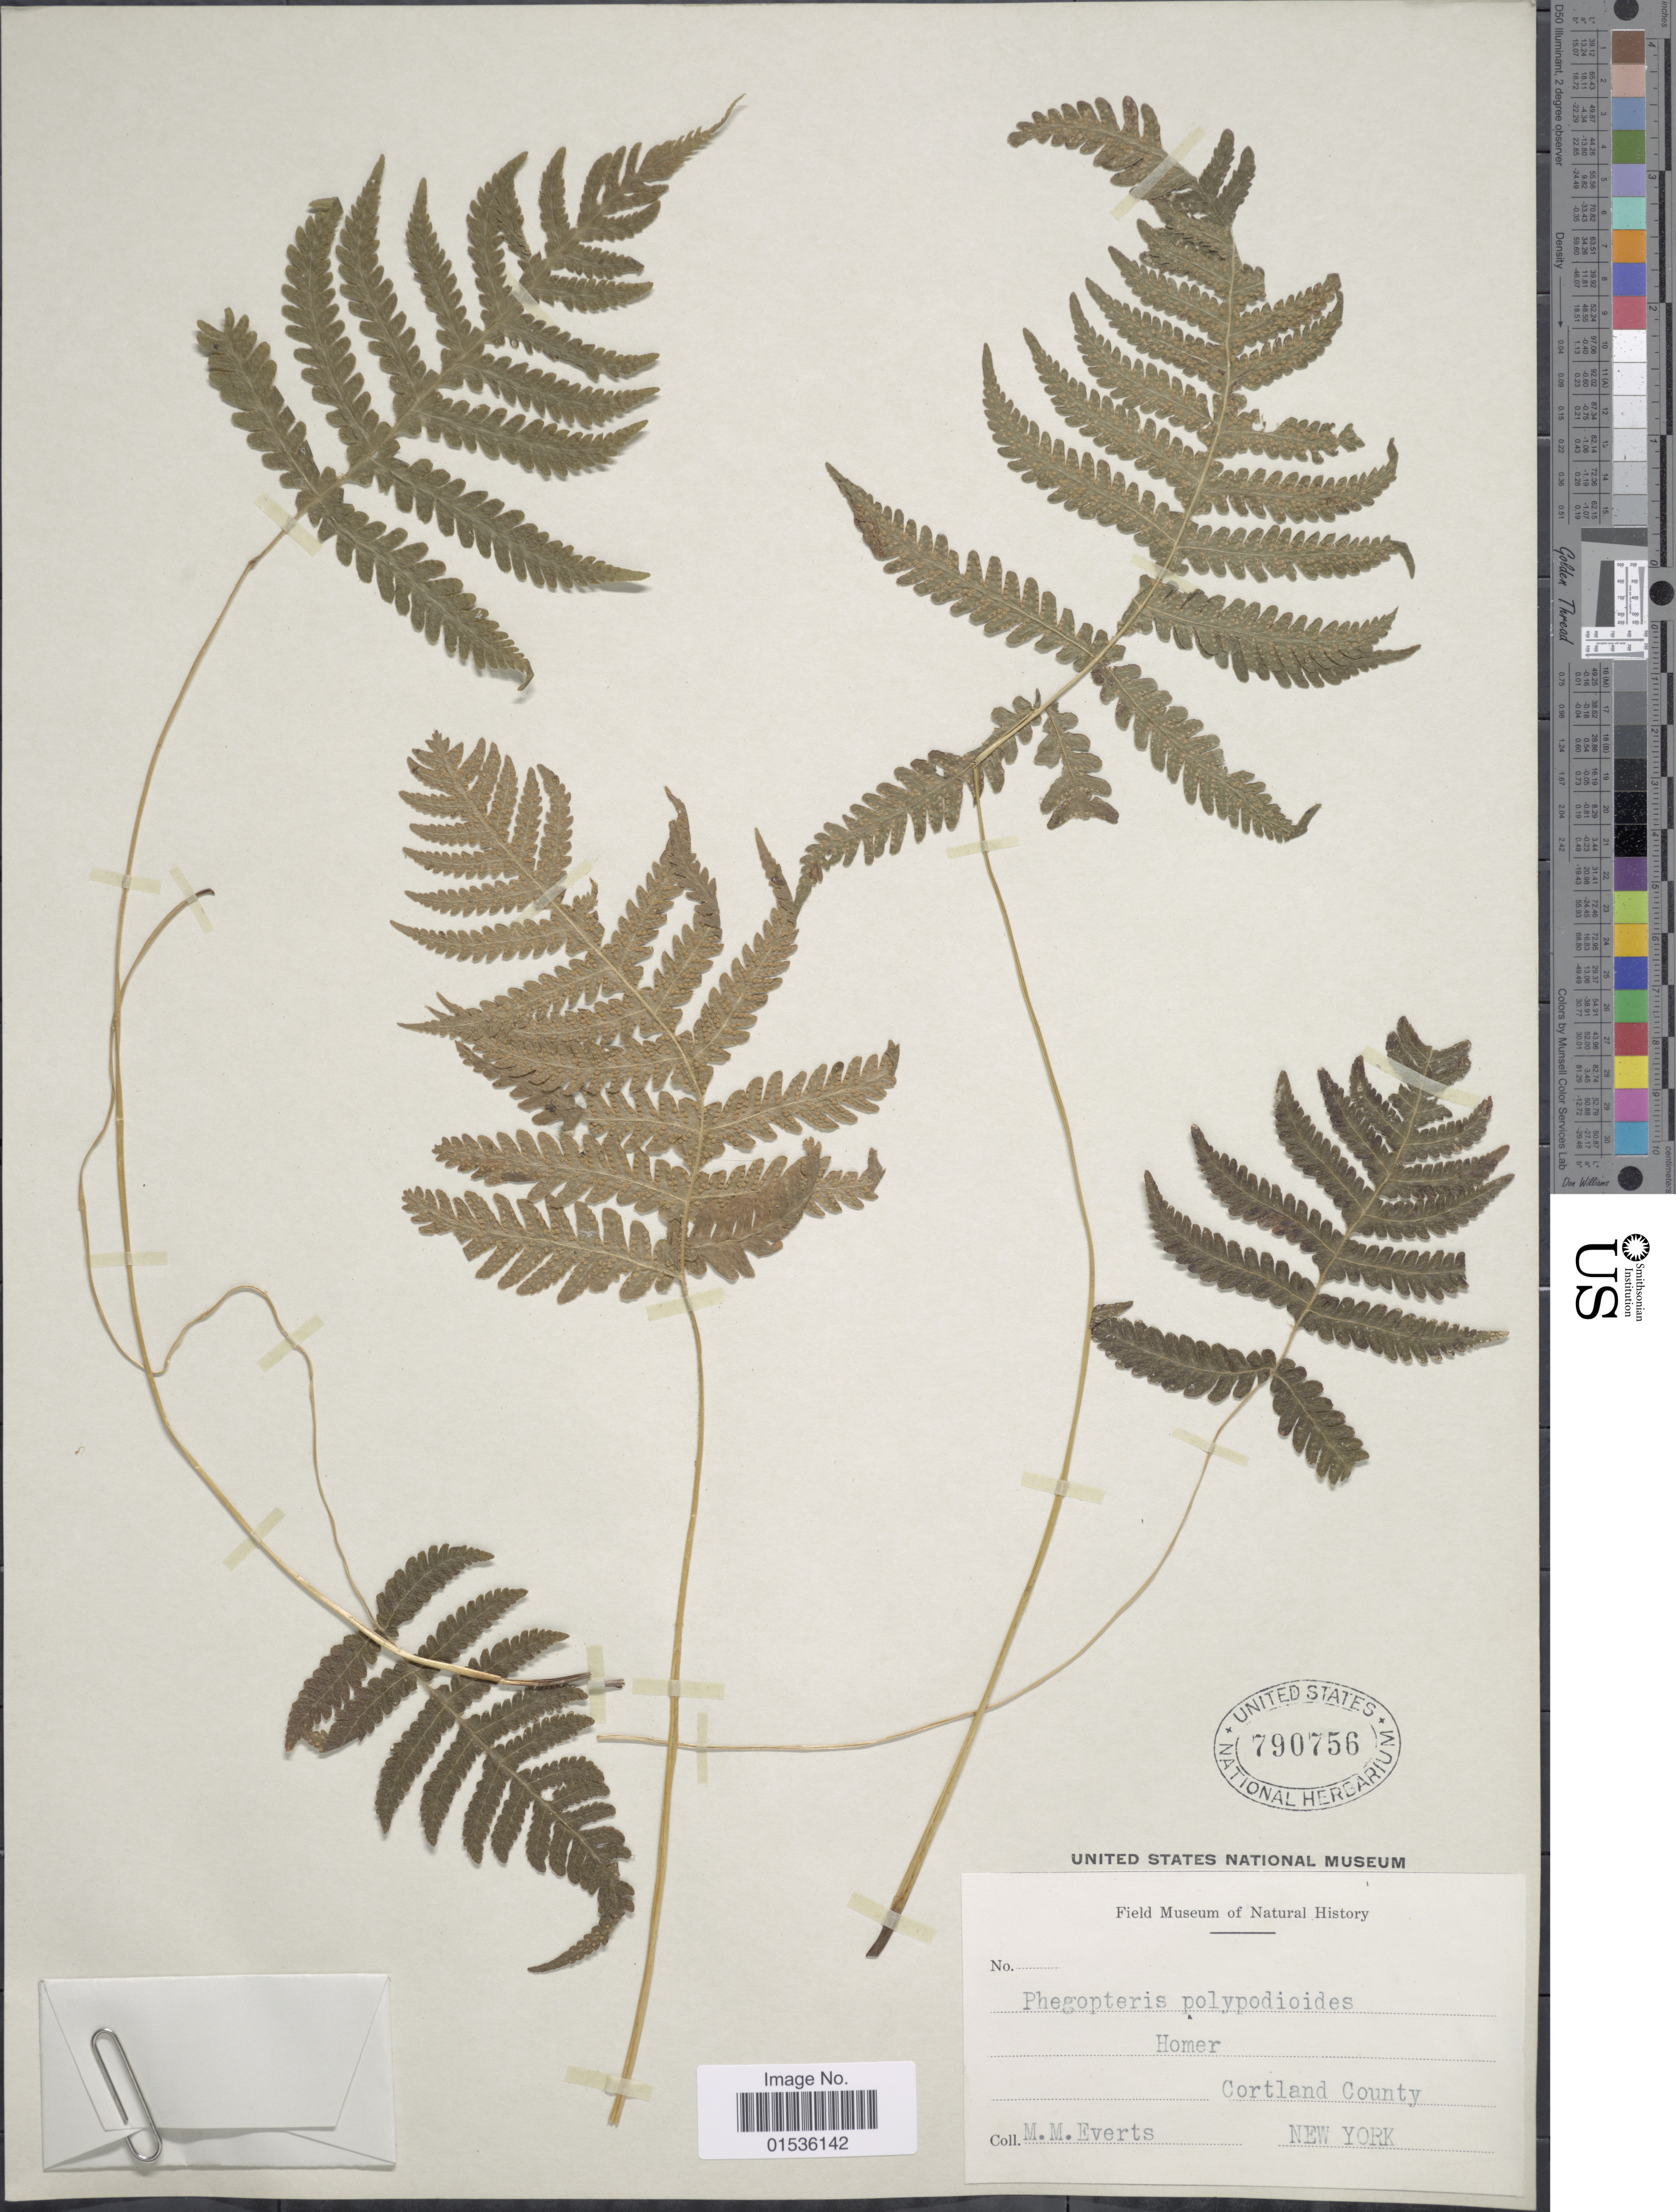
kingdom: Plantae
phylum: Tracheophyta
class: Polypodiopsida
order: Polypodiales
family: Thelypteridaceae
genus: Phegopteris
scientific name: Phegopteris connectilis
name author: (Michx.) Watt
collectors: M. Everts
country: United States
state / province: New York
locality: Homer, Cortland County, New York.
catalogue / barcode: US 790756